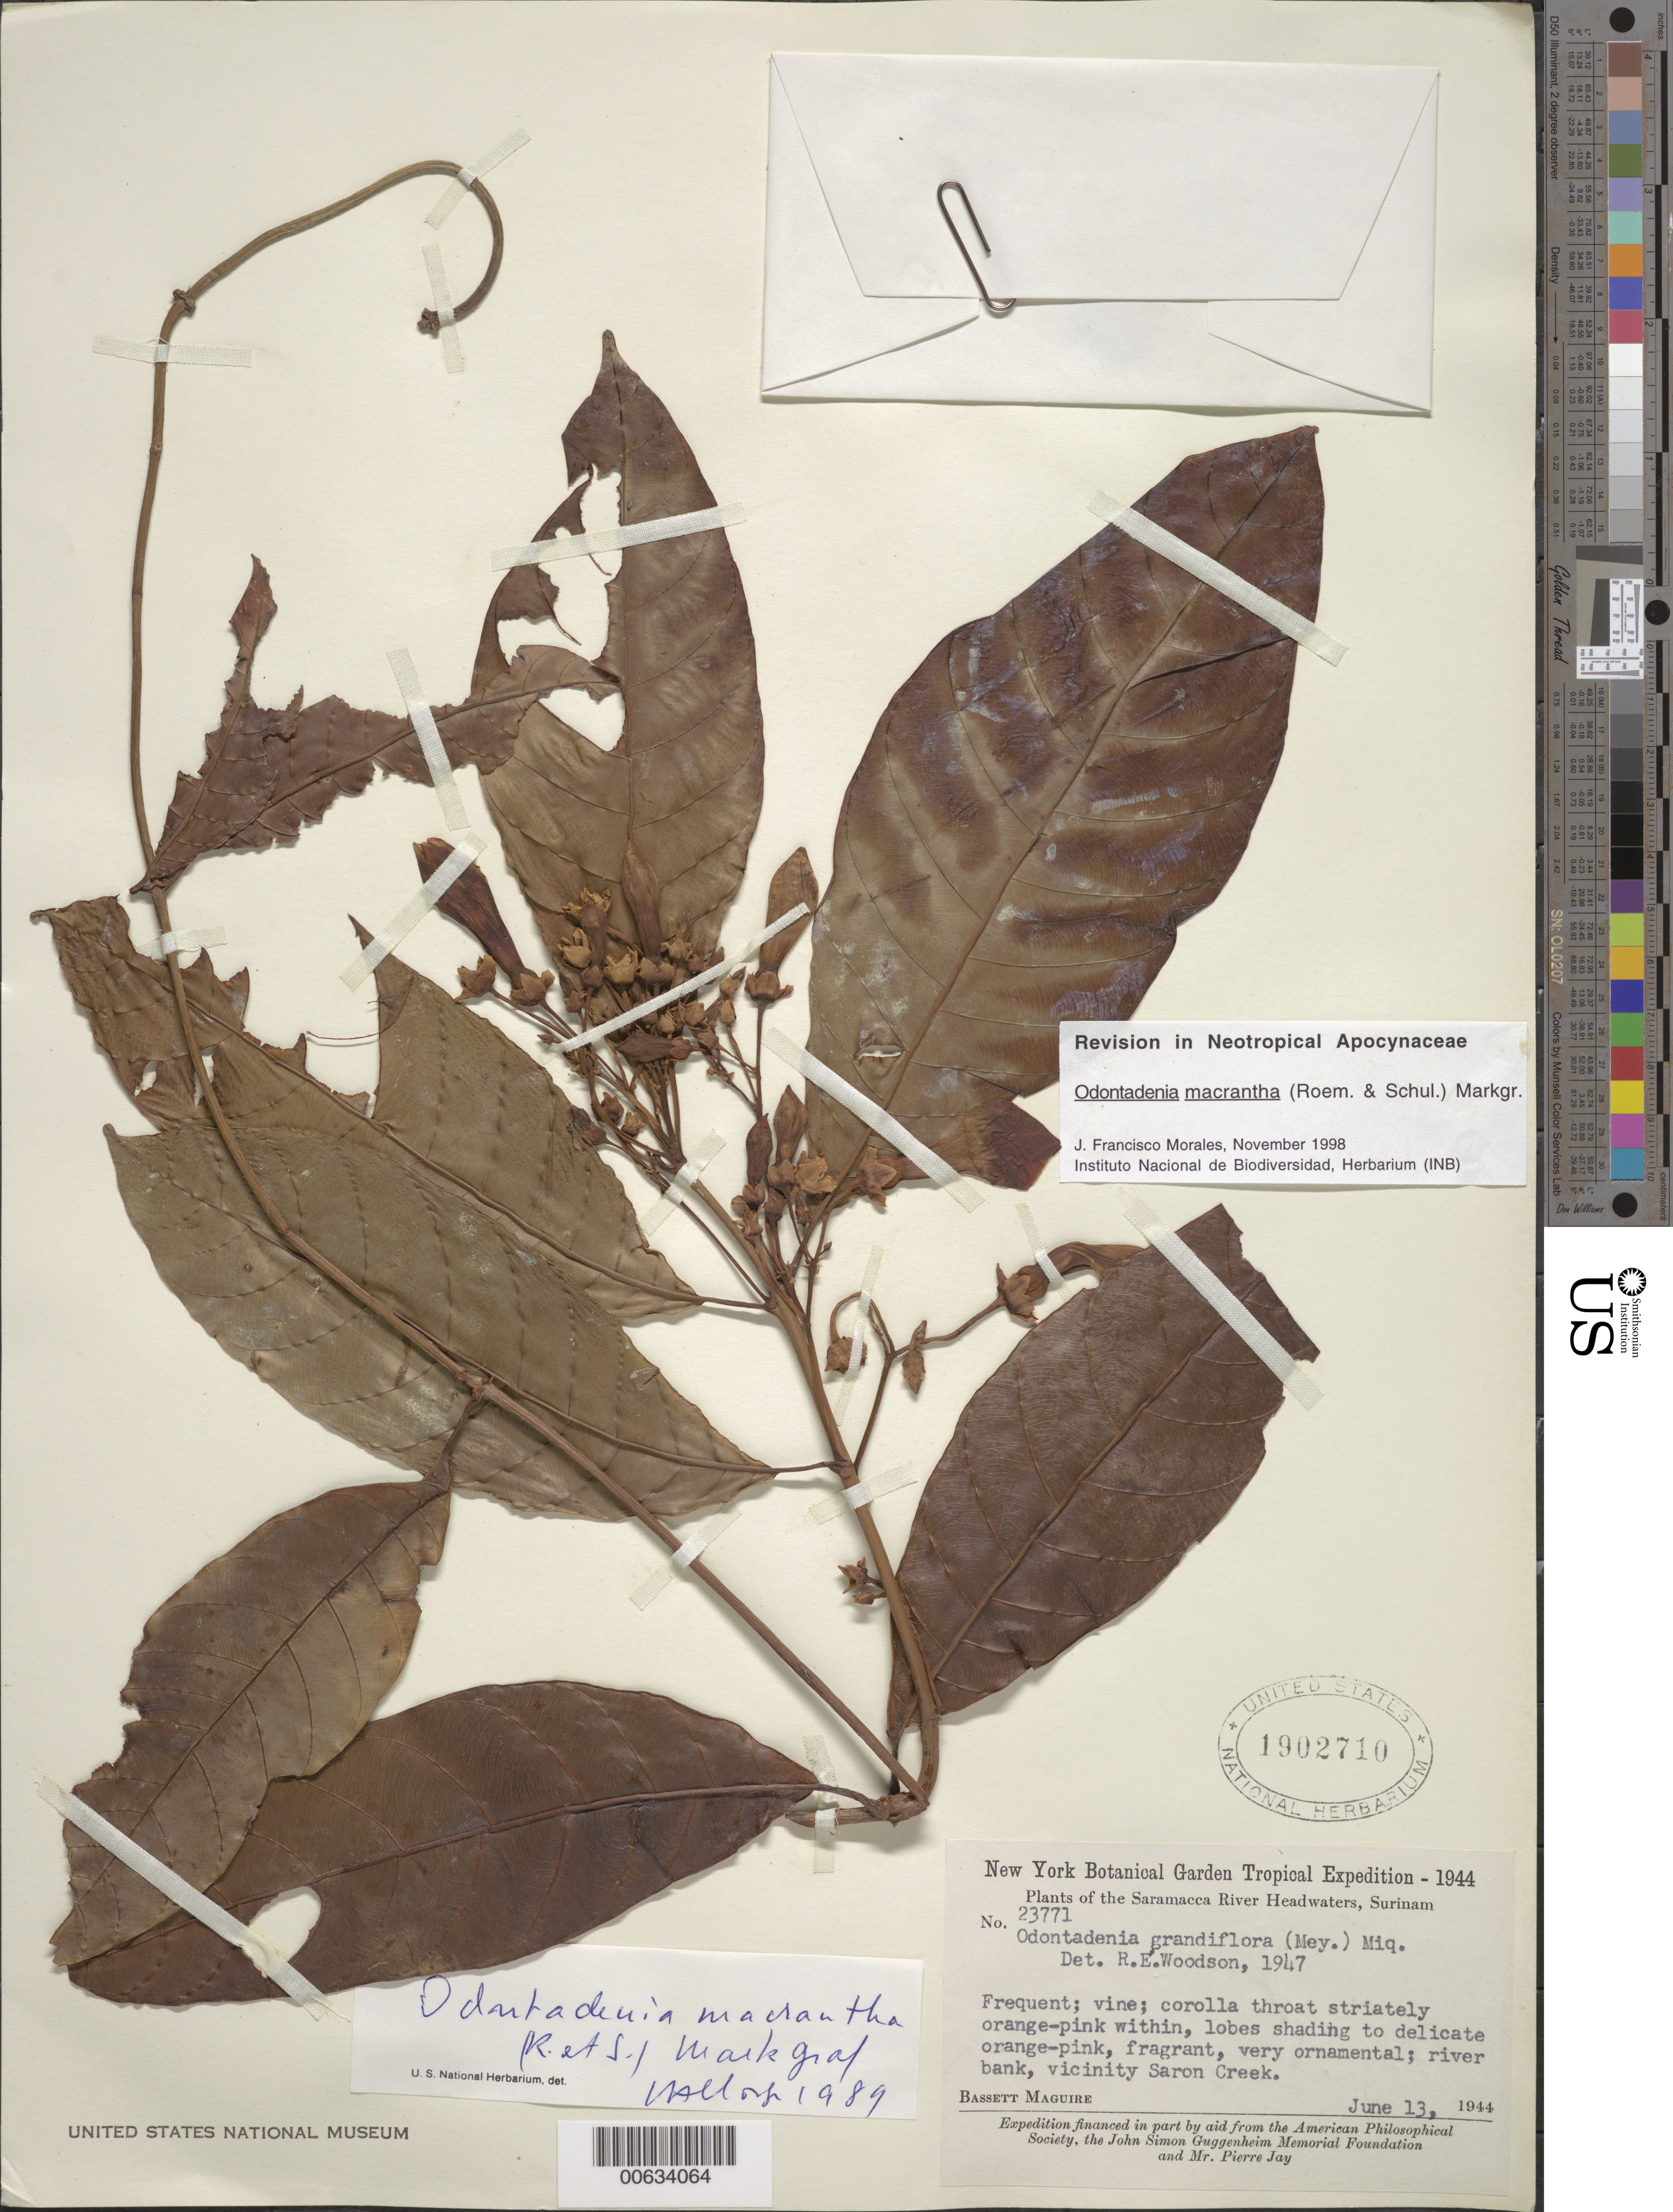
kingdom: Plantae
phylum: Tracheophyta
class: Magnoliopsida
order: Gentianales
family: Apocynaceae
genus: Odontadenia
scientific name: Odontadenia macrantha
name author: (Roem. & Schult.) Markgr.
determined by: Francisco, J. F.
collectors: B. Maguire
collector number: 23771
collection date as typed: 13-Jun-44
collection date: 1944-06-13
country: Suriname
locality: Saramacca River, Saron Creek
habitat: River bank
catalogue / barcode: US 1902710